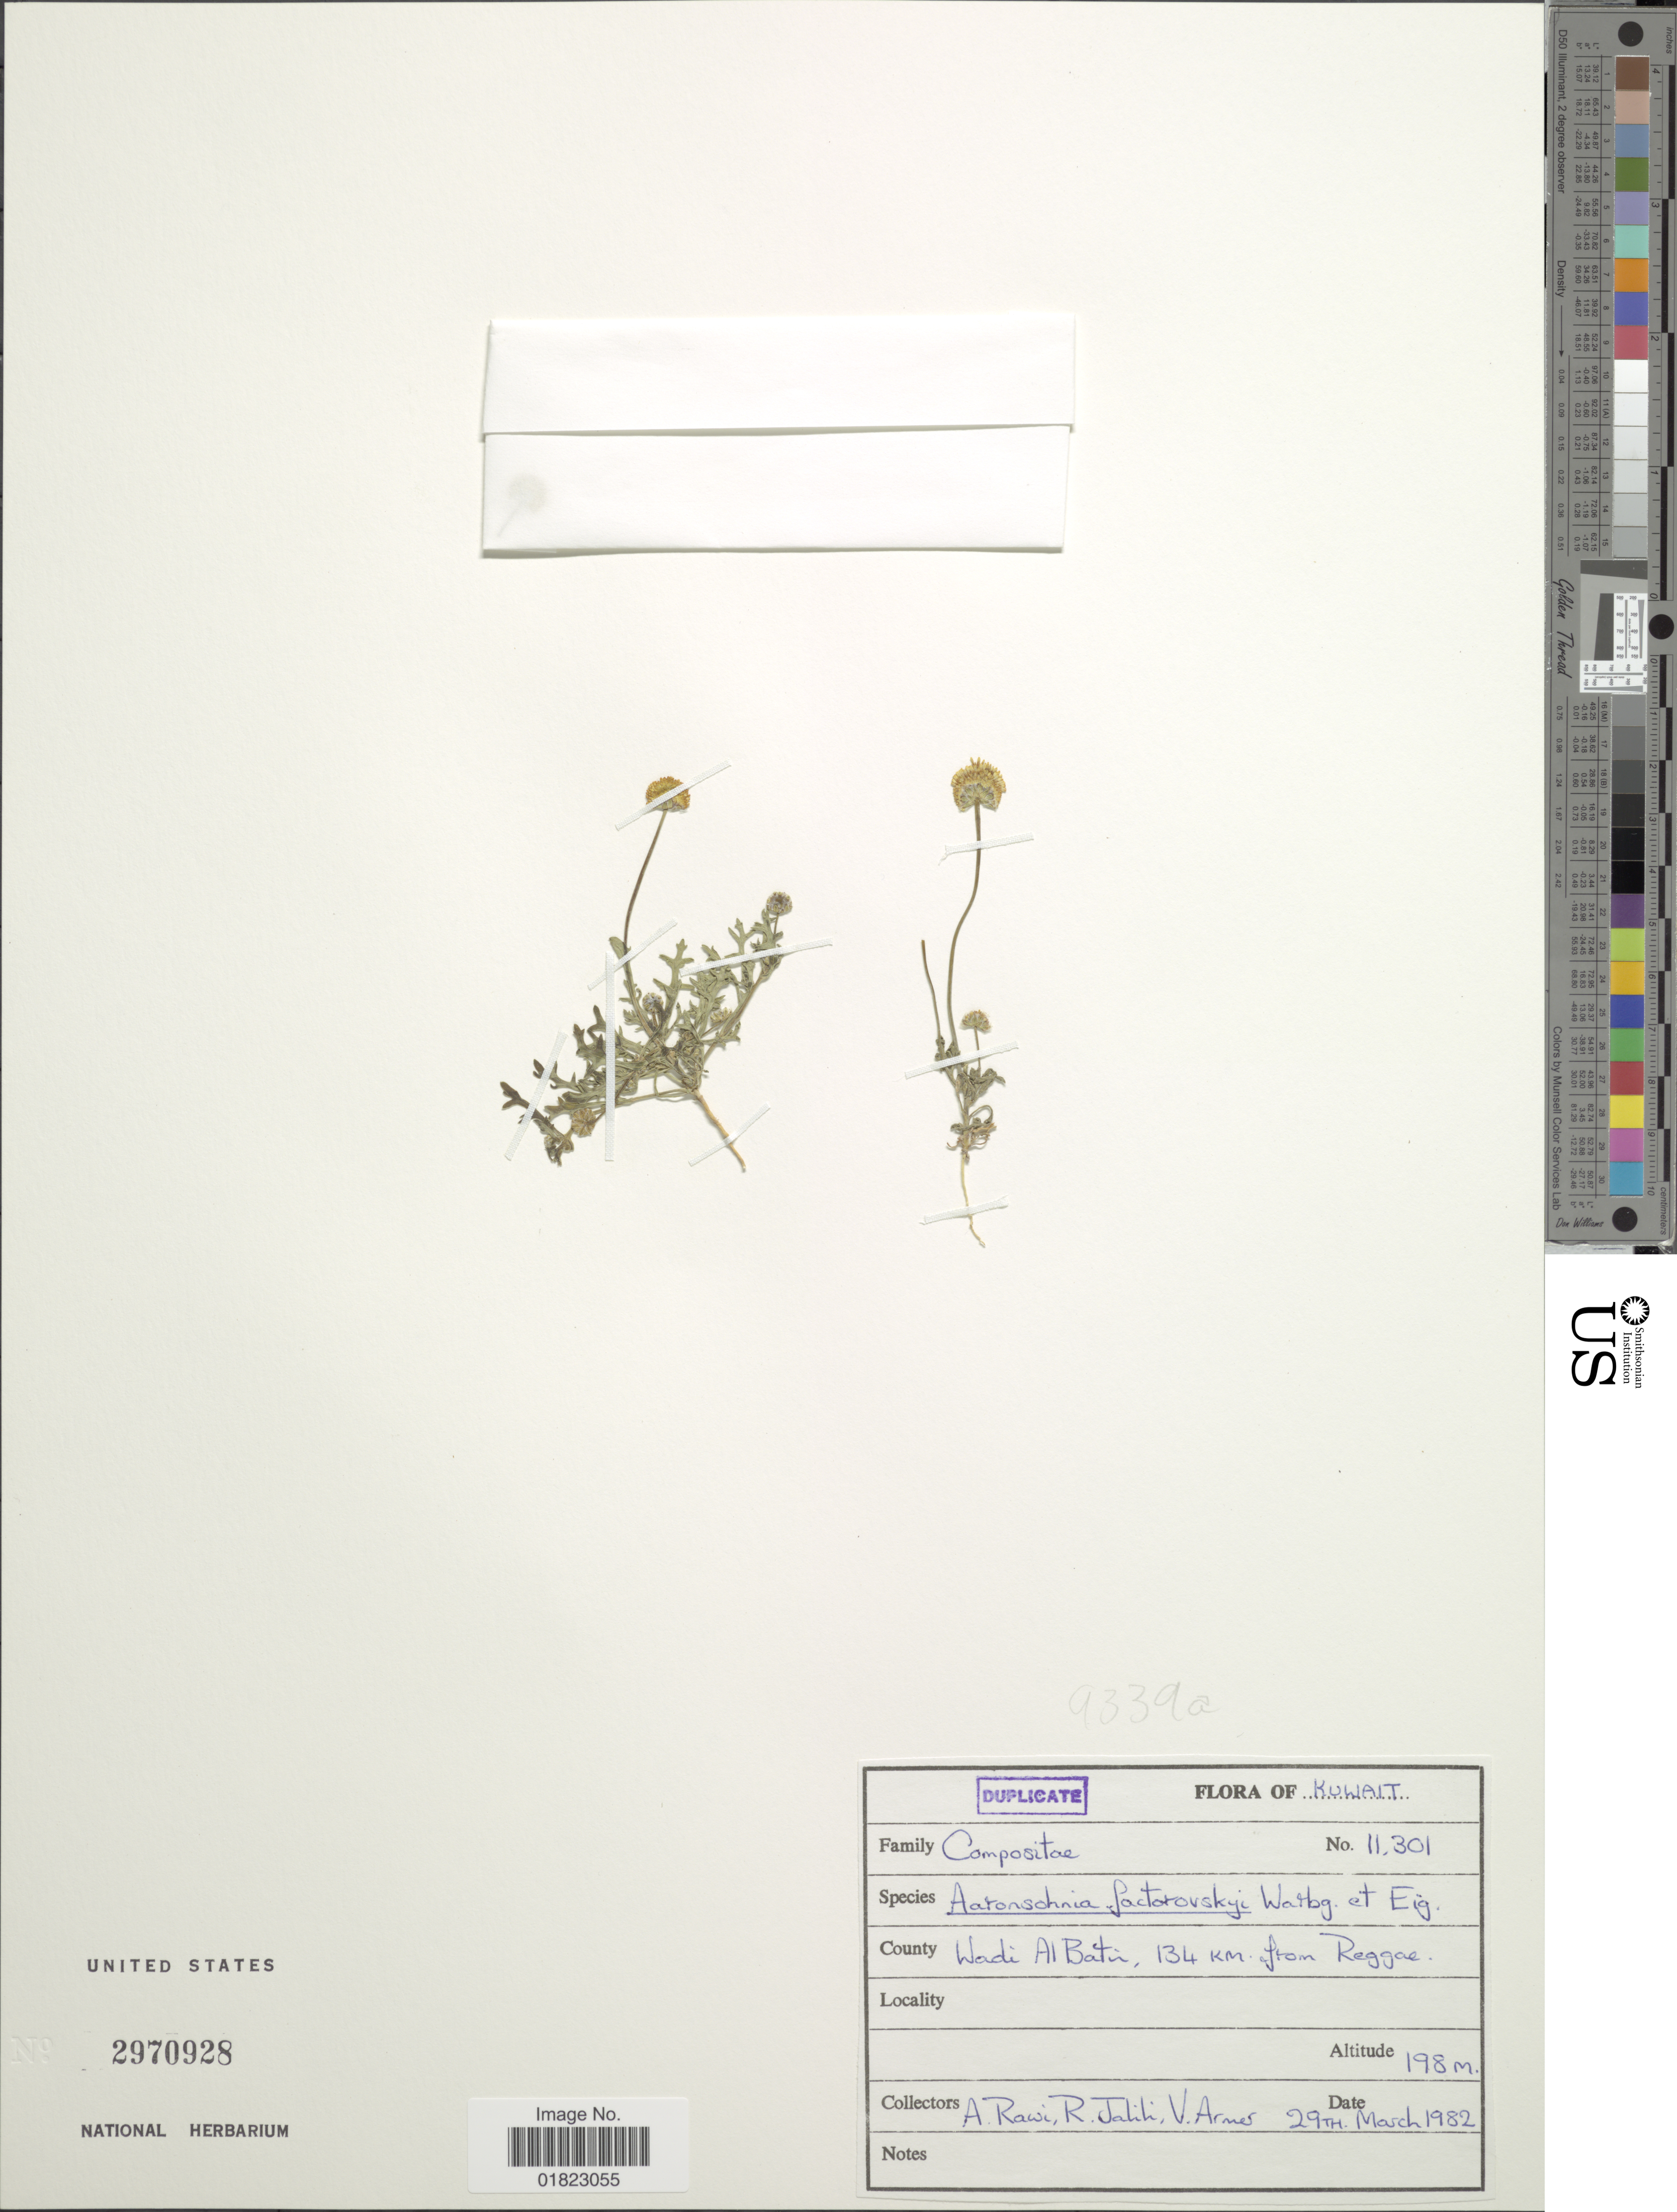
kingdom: Plantae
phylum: Tracheophyta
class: Magnoliopsida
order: Asterales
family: Asteraceae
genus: Aaronsohnia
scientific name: Aaronsohnia factorovskyi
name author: Warb. & Eig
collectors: A. Rawi, R. Jalili & V. Armet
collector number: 11301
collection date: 1982-03-29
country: Kuwait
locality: Kuwait. Wadi Al Batu, 134 km. from Reggae.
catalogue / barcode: US 2970928